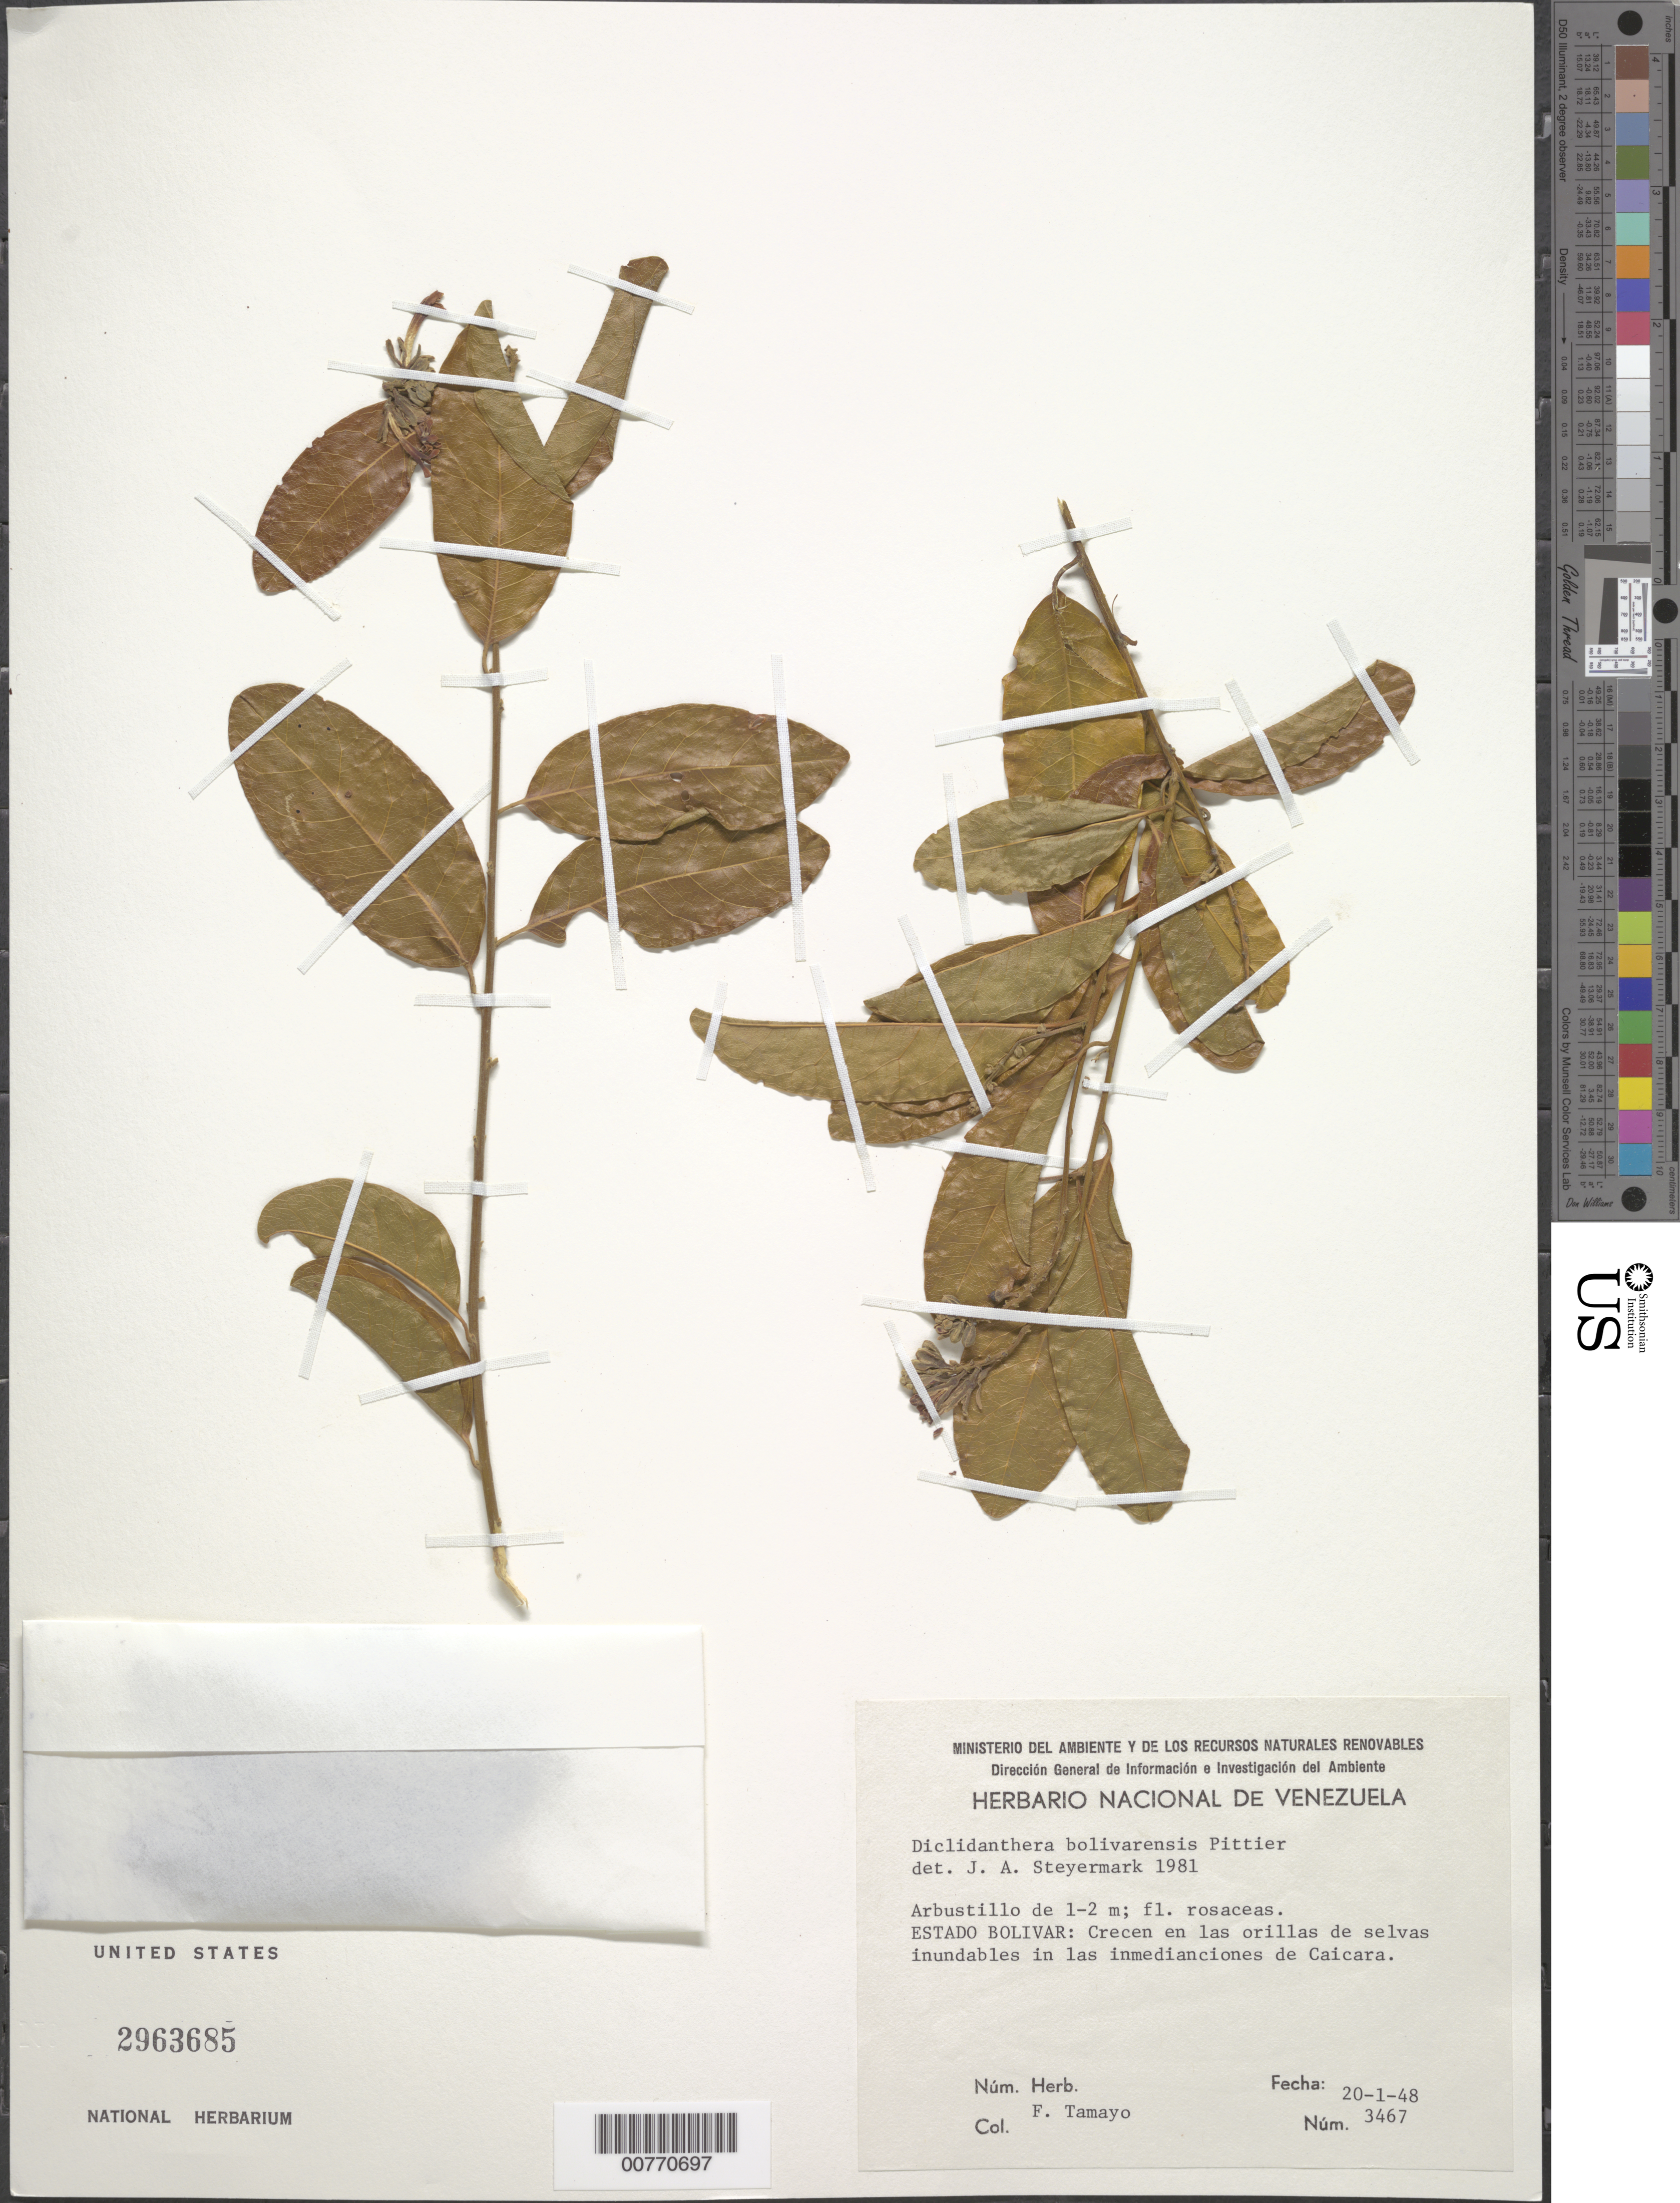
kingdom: Plantae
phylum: Tracheophyta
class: Magnoliopsida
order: Fabales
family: Polygalaceae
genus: Diclidanthera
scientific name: Diclidanthera bolivarensis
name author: Pittier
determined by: Steyermark, Julian A., (VEN)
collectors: F. Tamayo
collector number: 3467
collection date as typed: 20-Jan-48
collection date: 1948-01-20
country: Venezuela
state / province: Bolívar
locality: Caicara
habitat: Edges of inundated forest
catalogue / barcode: US 2963685